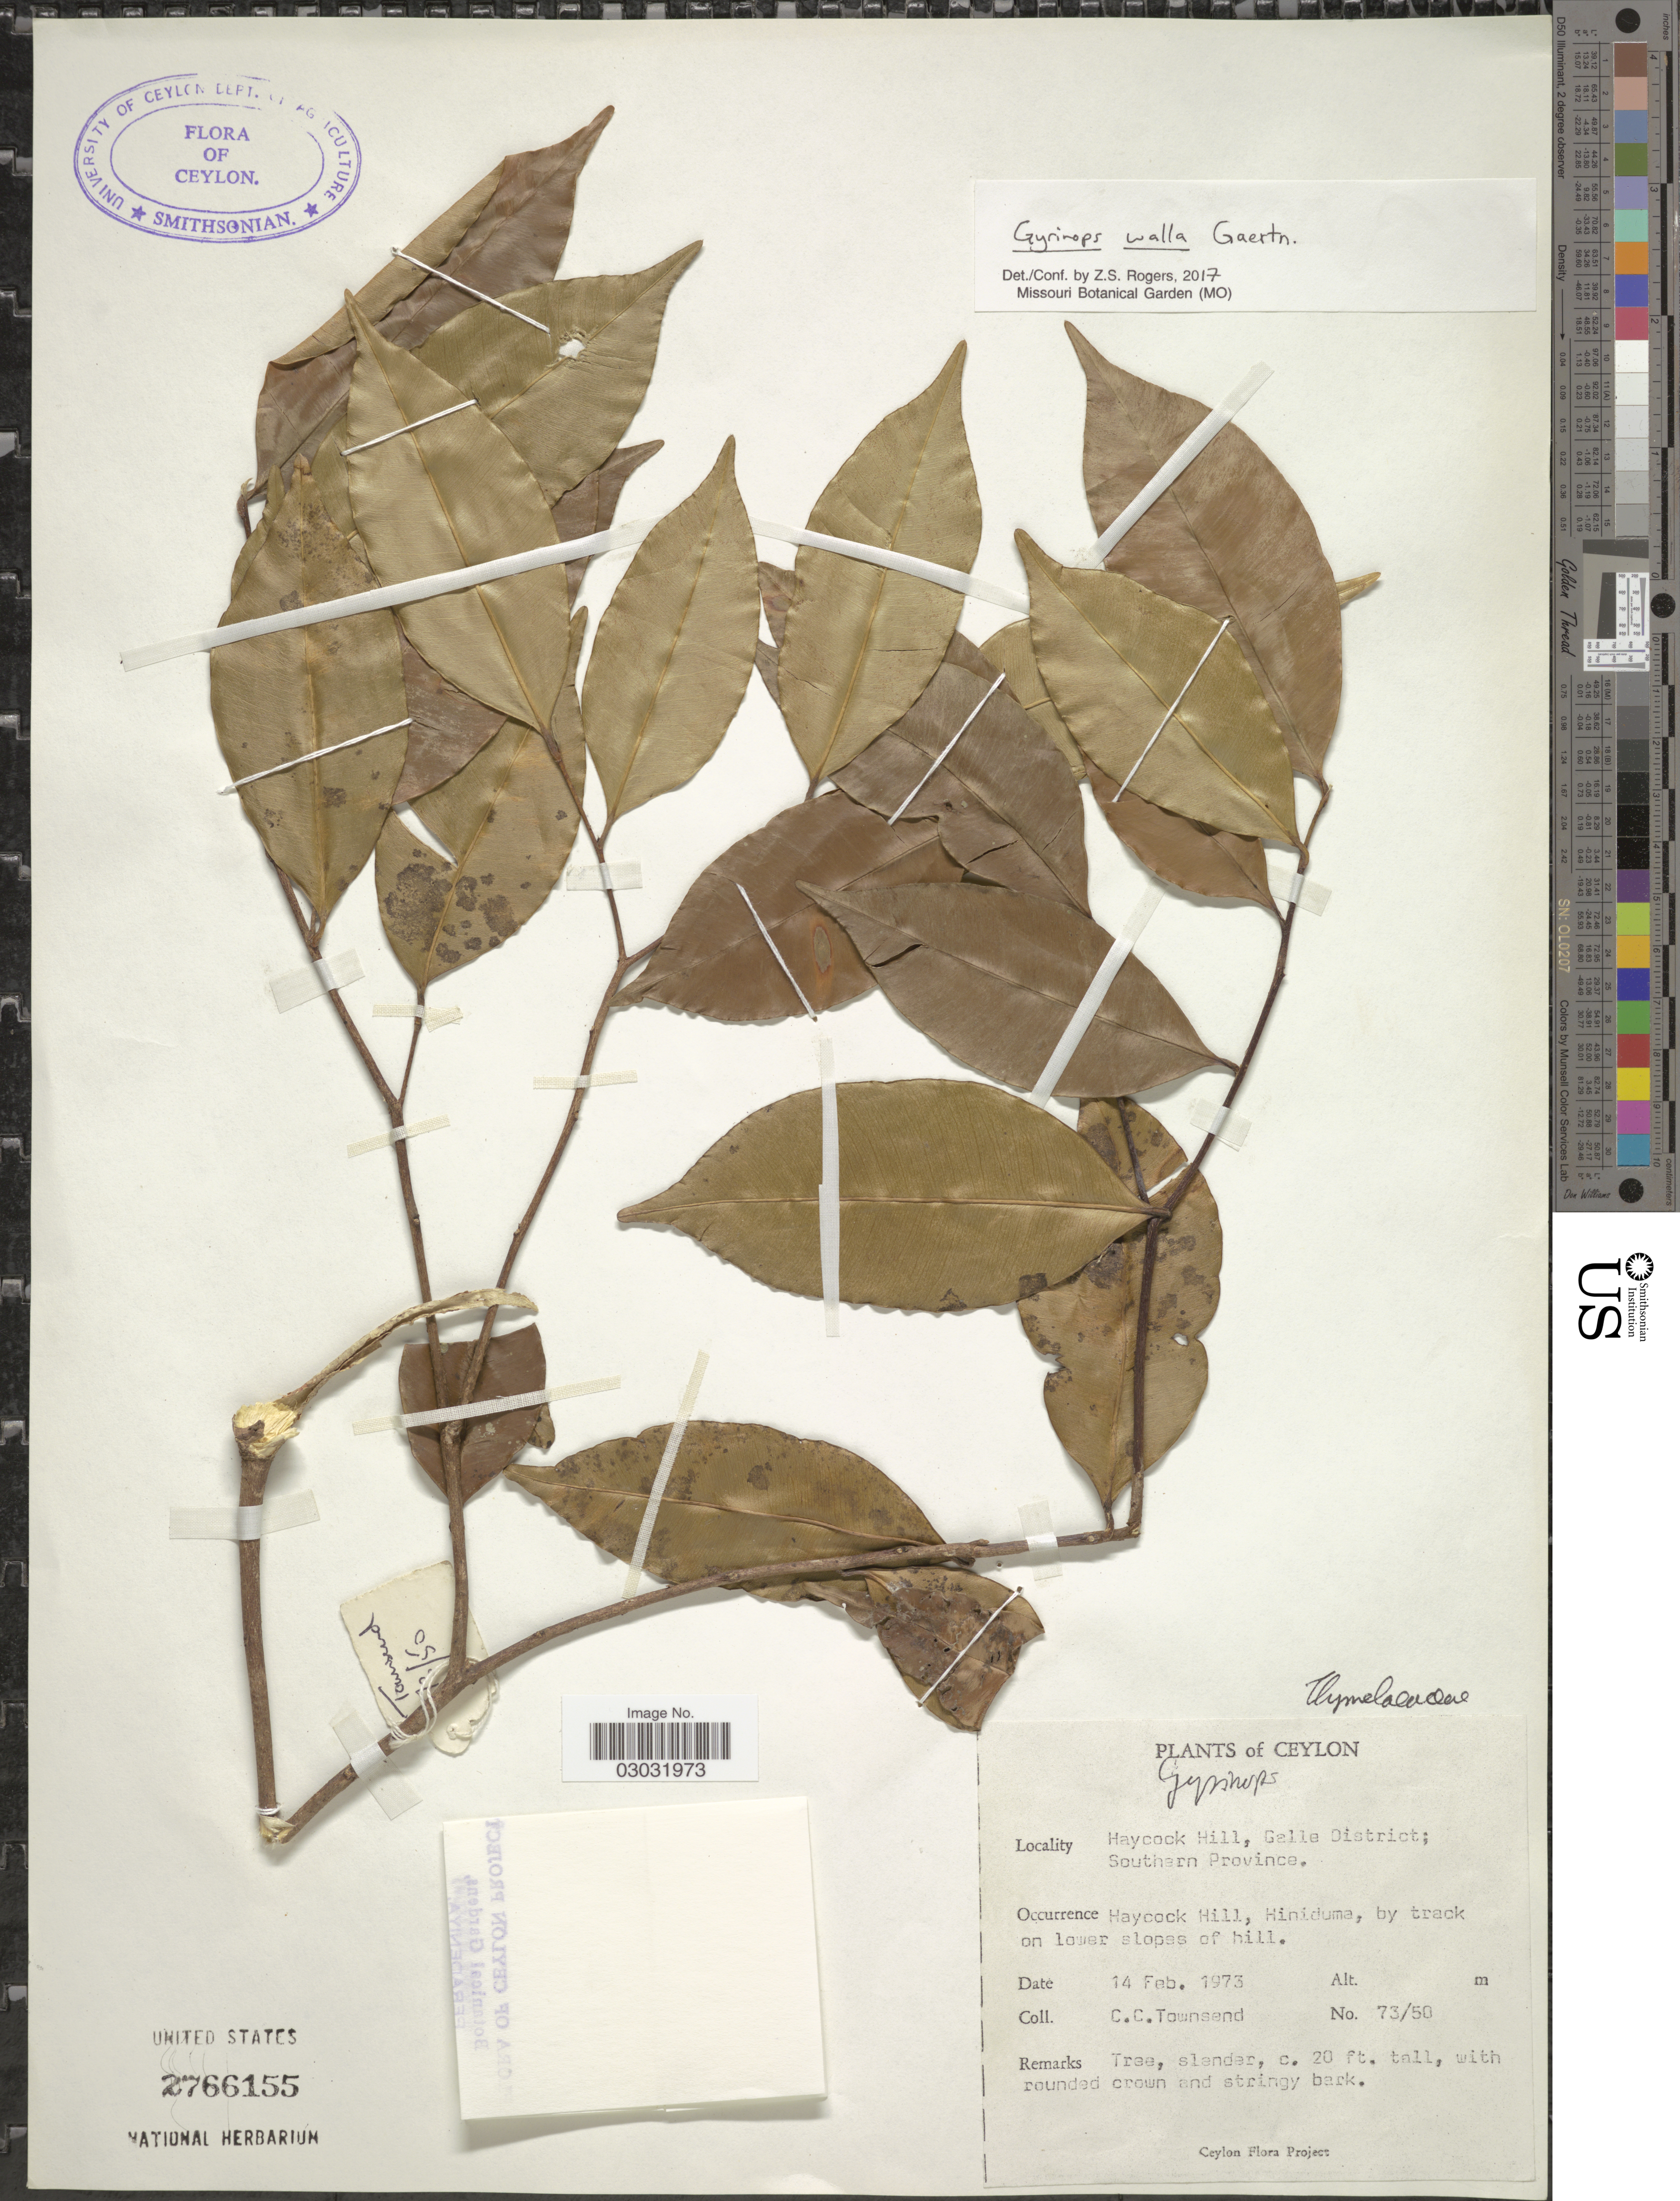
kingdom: Plantae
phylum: Tracheophyta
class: Magnoliopsida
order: Malvales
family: Thymelaeaceae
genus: Gyrinops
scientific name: Gyrinops walla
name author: Gaertn.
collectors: C. C. Townsend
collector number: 73/50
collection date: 1973-02-14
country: Sri Lanka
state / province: Southern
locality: Ceylon, Haycock Hill, Galle District; Southern Province, Haycock Hill, Hiniduma.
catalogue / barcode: US 2766155